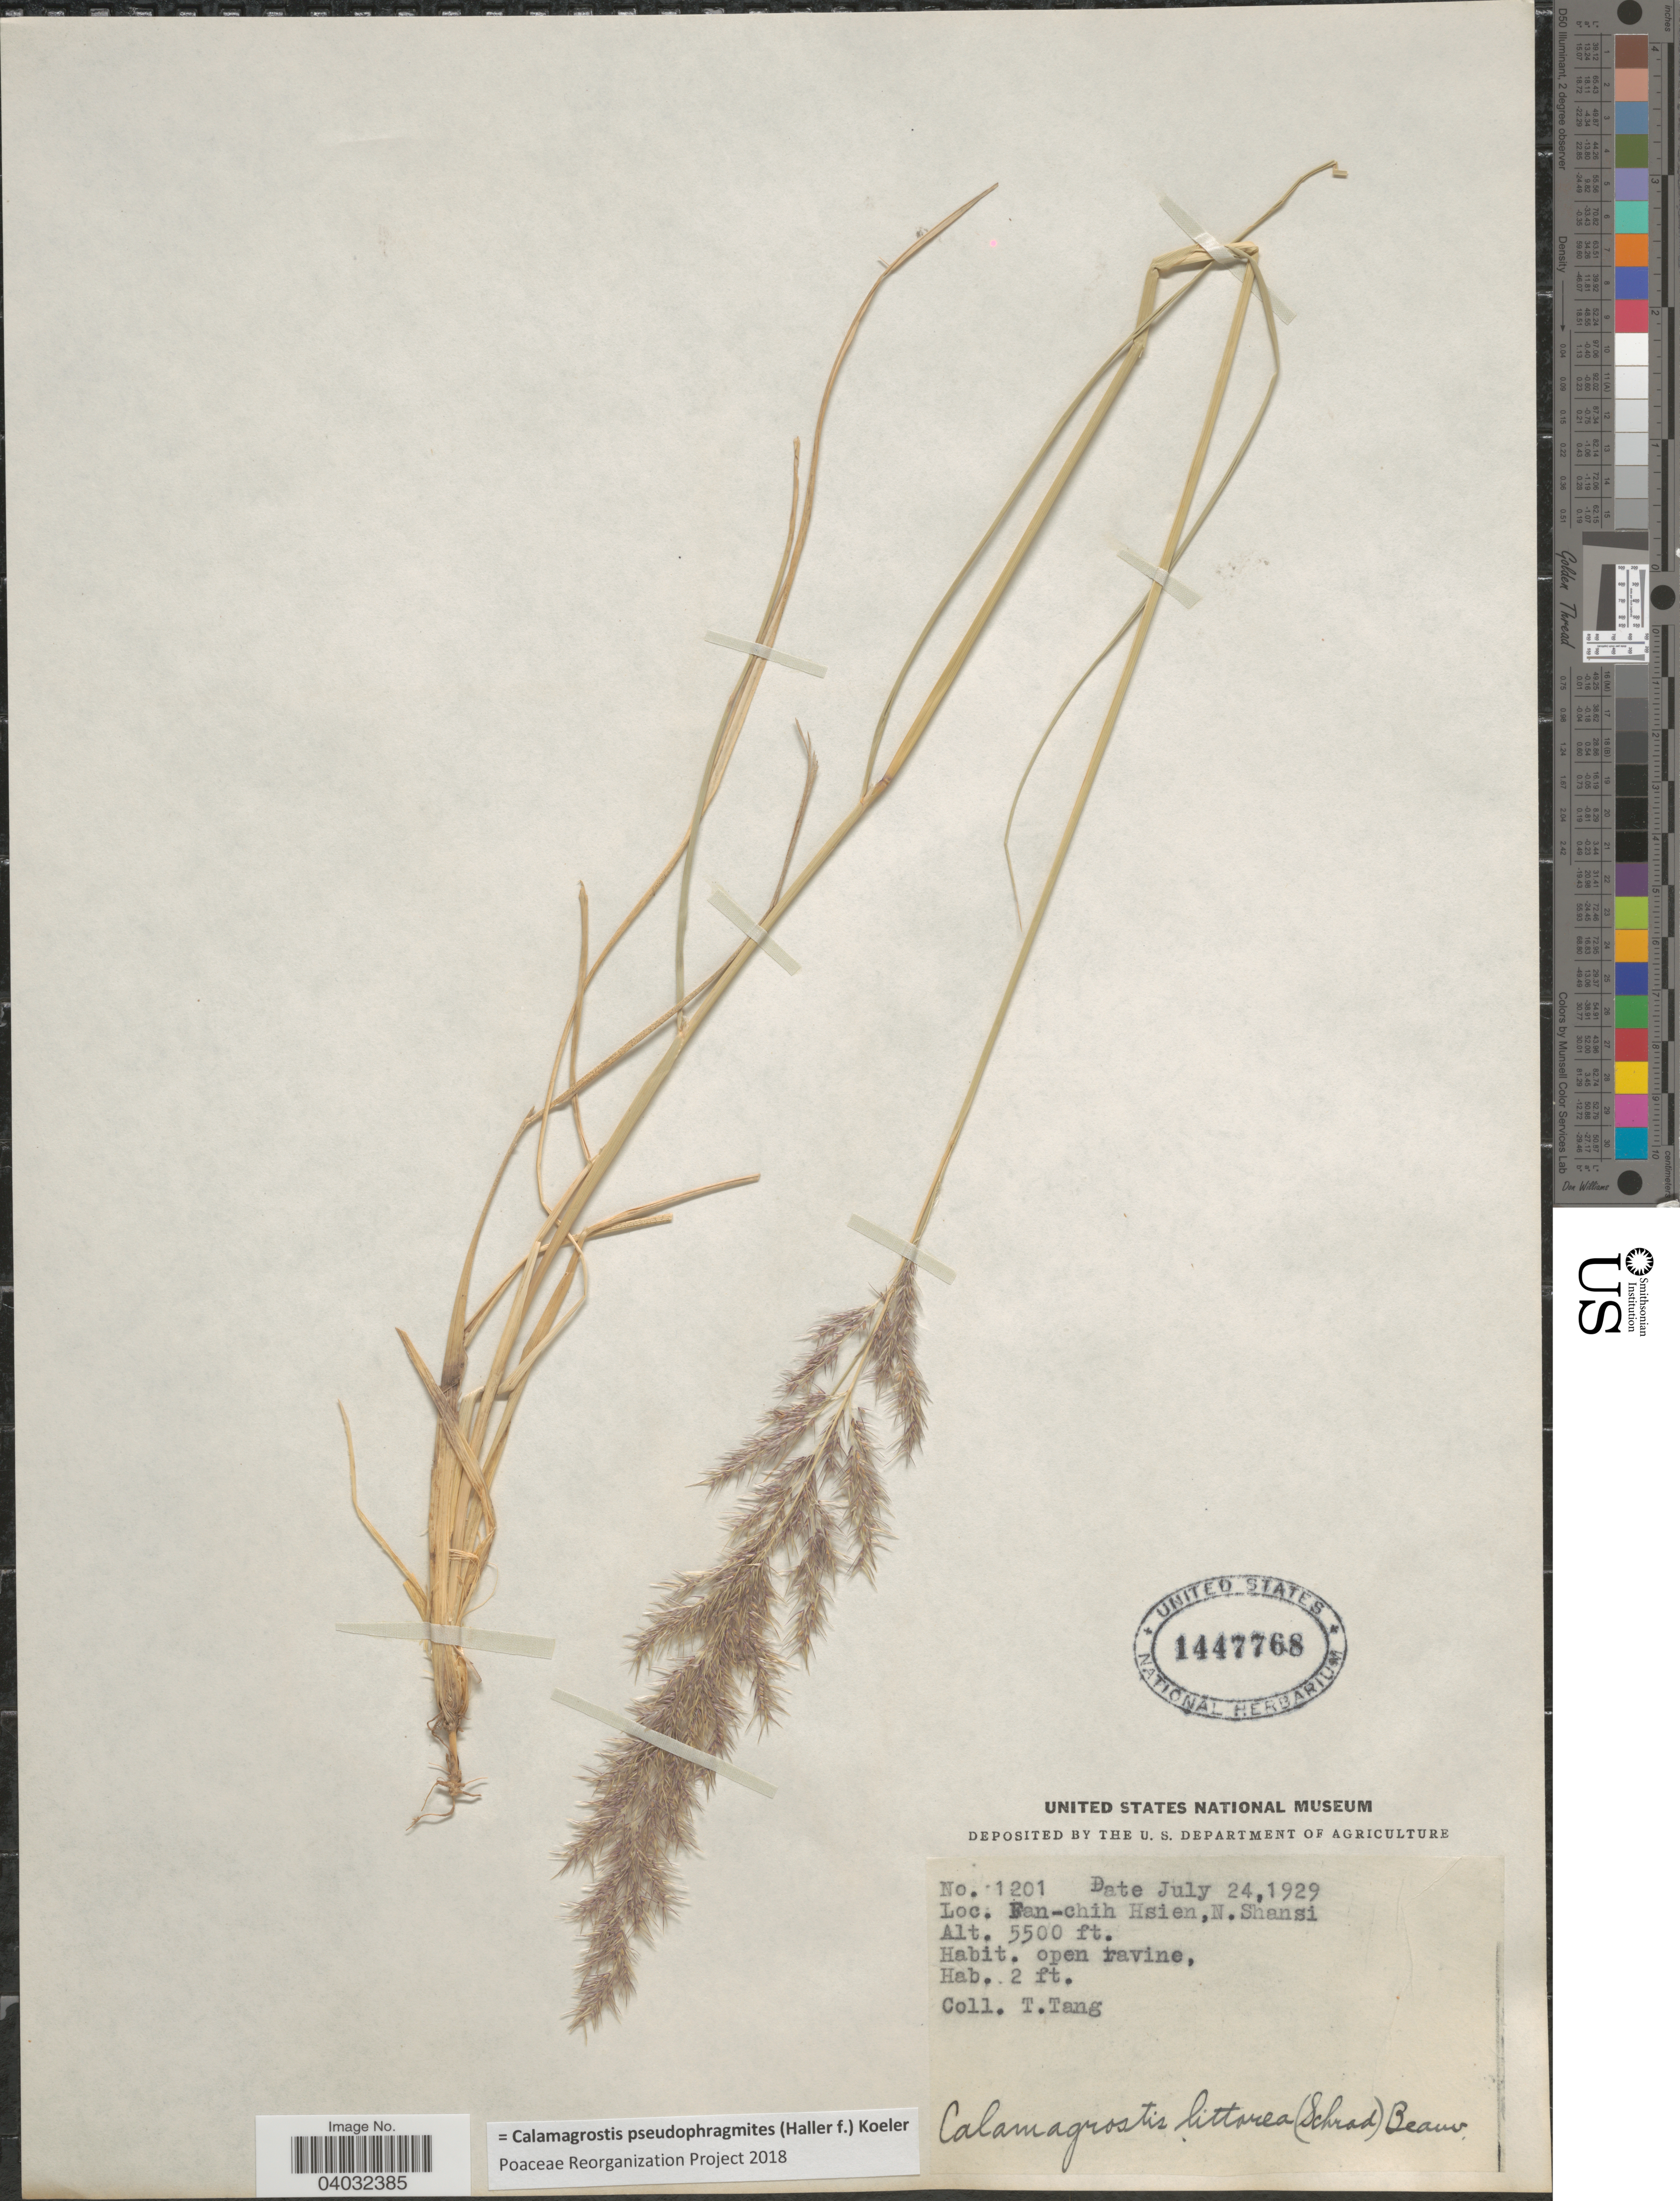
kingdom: Plantae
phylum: Tracheophyta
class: Liliopsida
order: Poales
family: Poaceae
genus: Calamagrostis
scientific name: Calamagrostis pseudophragmites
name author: (Haller f.) Koeler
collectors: T. Tang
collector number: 1201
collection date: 1929-07-24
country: China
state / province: Shanxi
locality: Fan-chih Hsien, N. Shansi.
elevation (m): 1676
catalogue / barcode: US 1447768